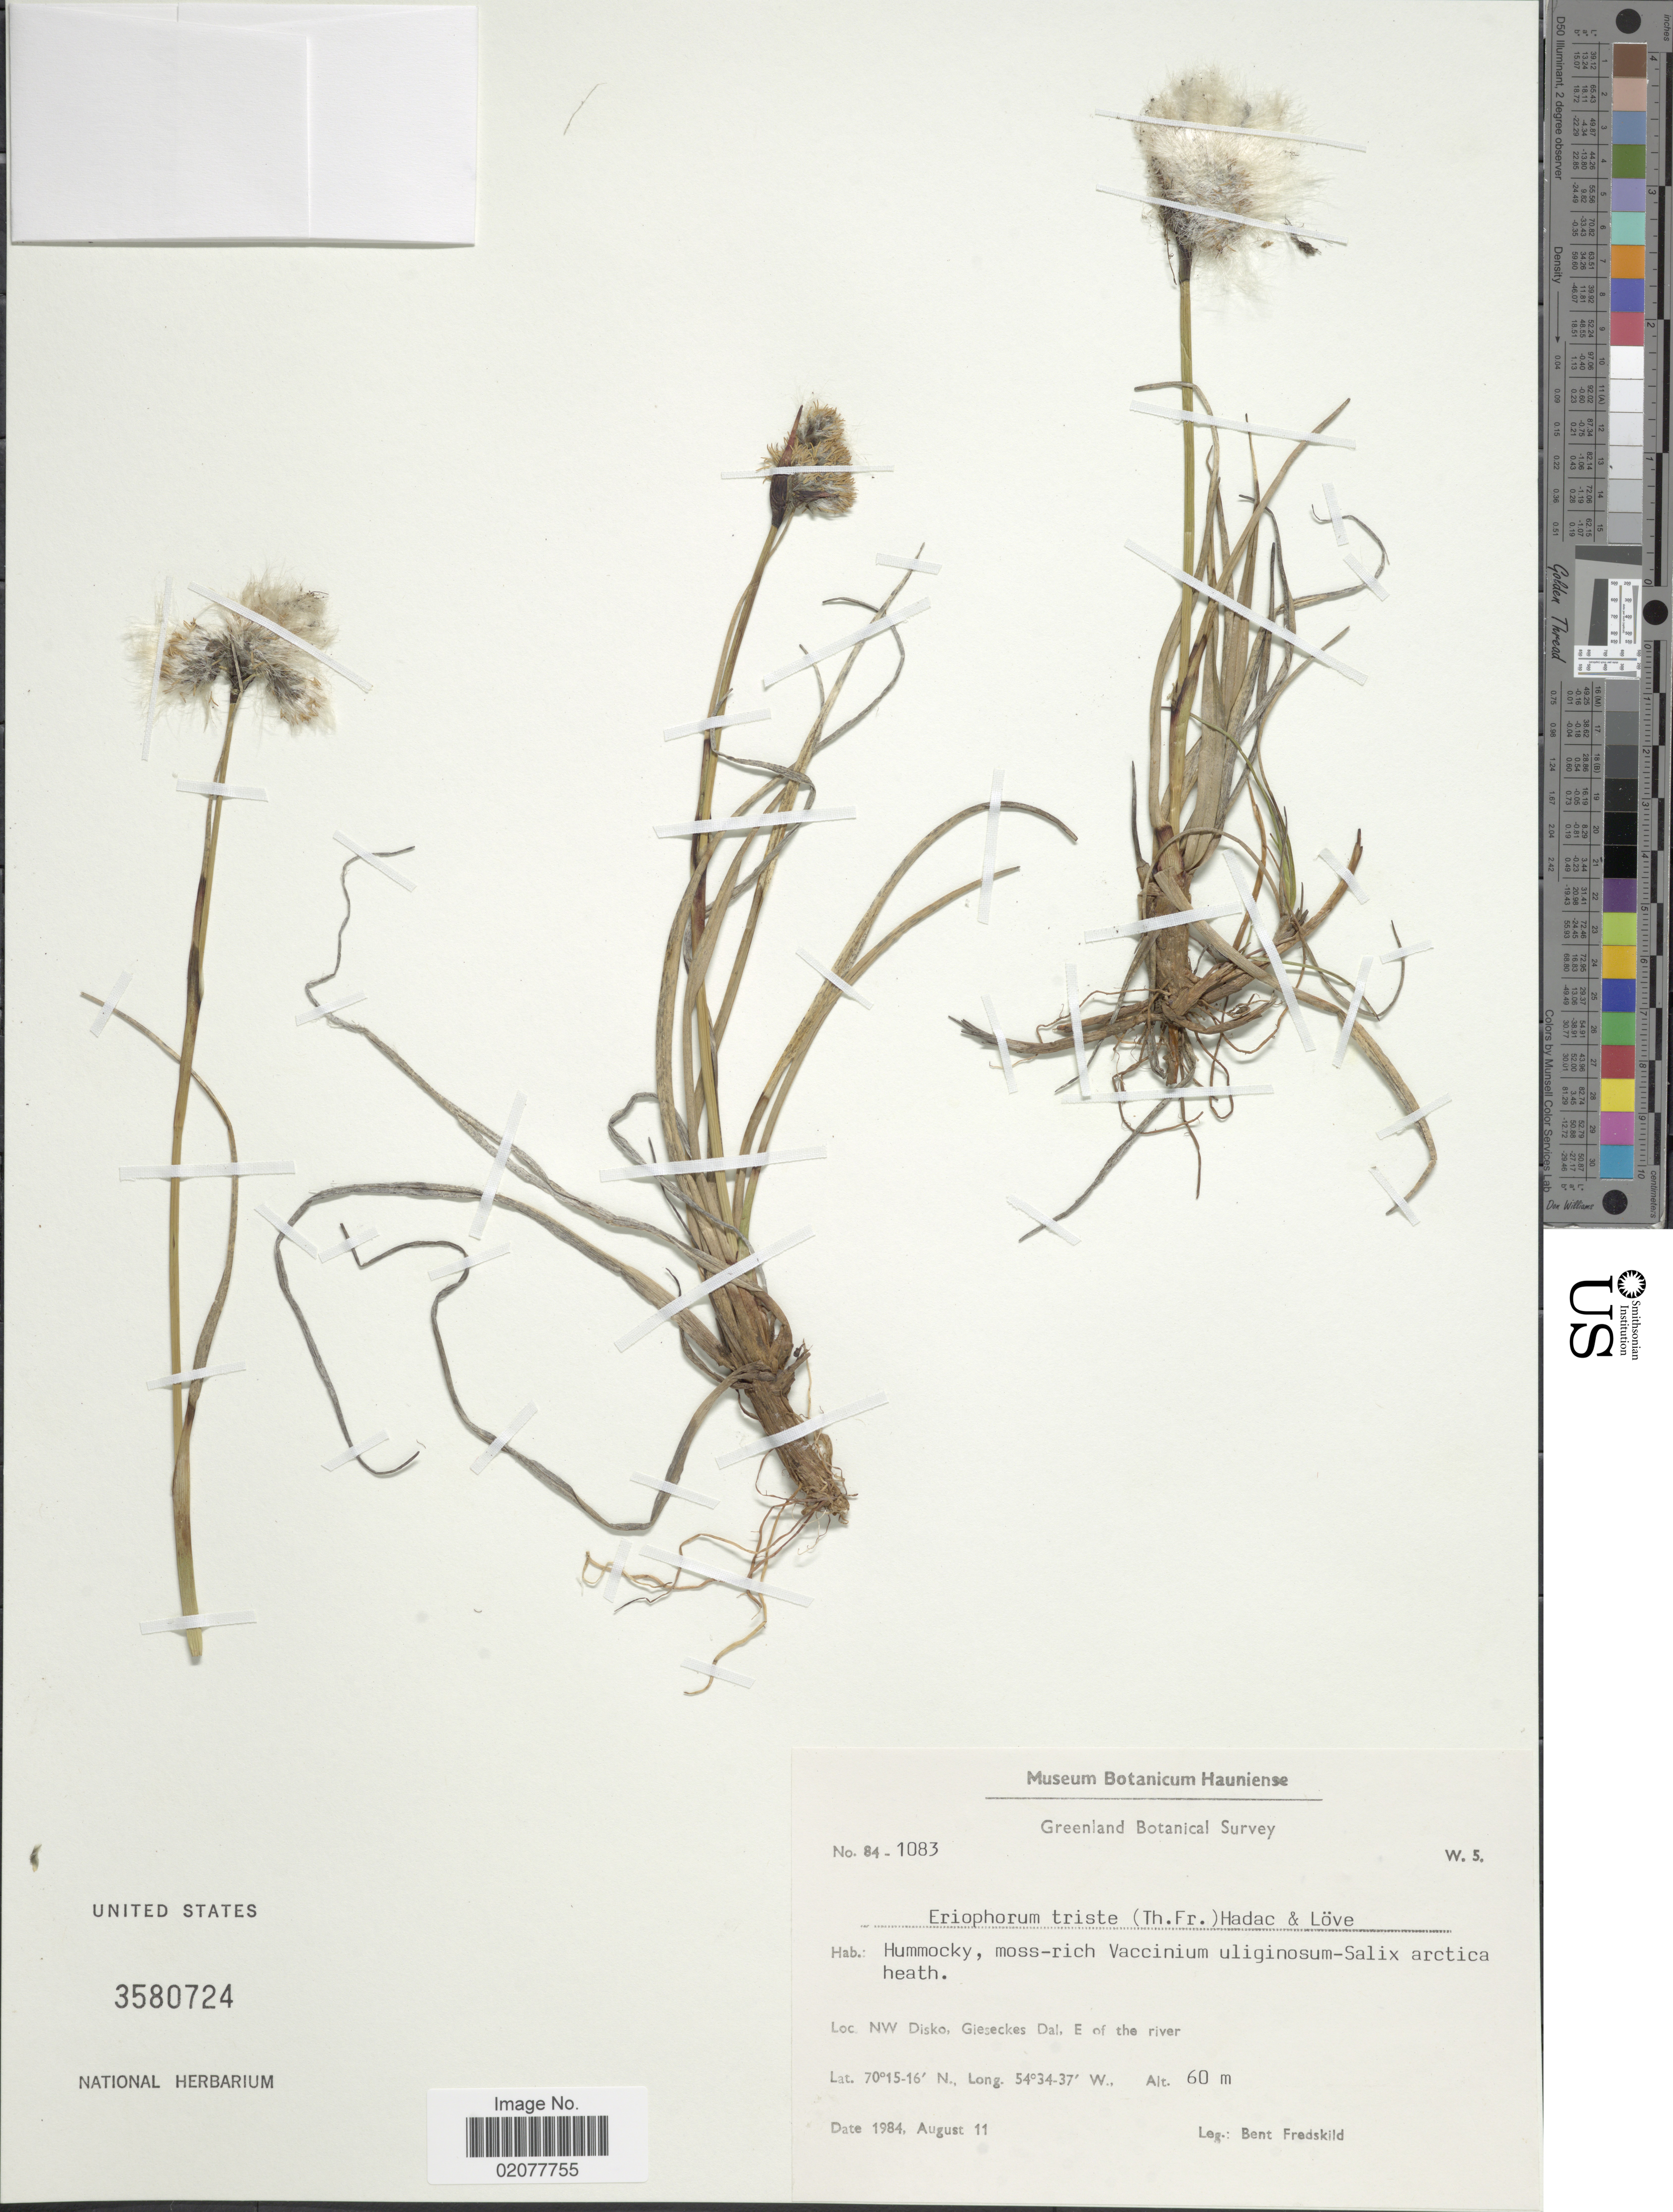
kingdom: Plantae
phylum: Tracheophyta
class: Liliopsida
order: Poales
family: Cyperaceae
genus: Eriophorum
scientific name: Eriophorum angustifolium subsp. triste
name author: (T.C.E. Fr.) Hultén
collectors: B. Fredskild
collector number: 84-1083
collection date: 1984-08-11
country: Greenland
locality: NW Disko, Giezeckes Dal, E. of the river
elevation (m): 60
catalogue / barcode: US 3580724